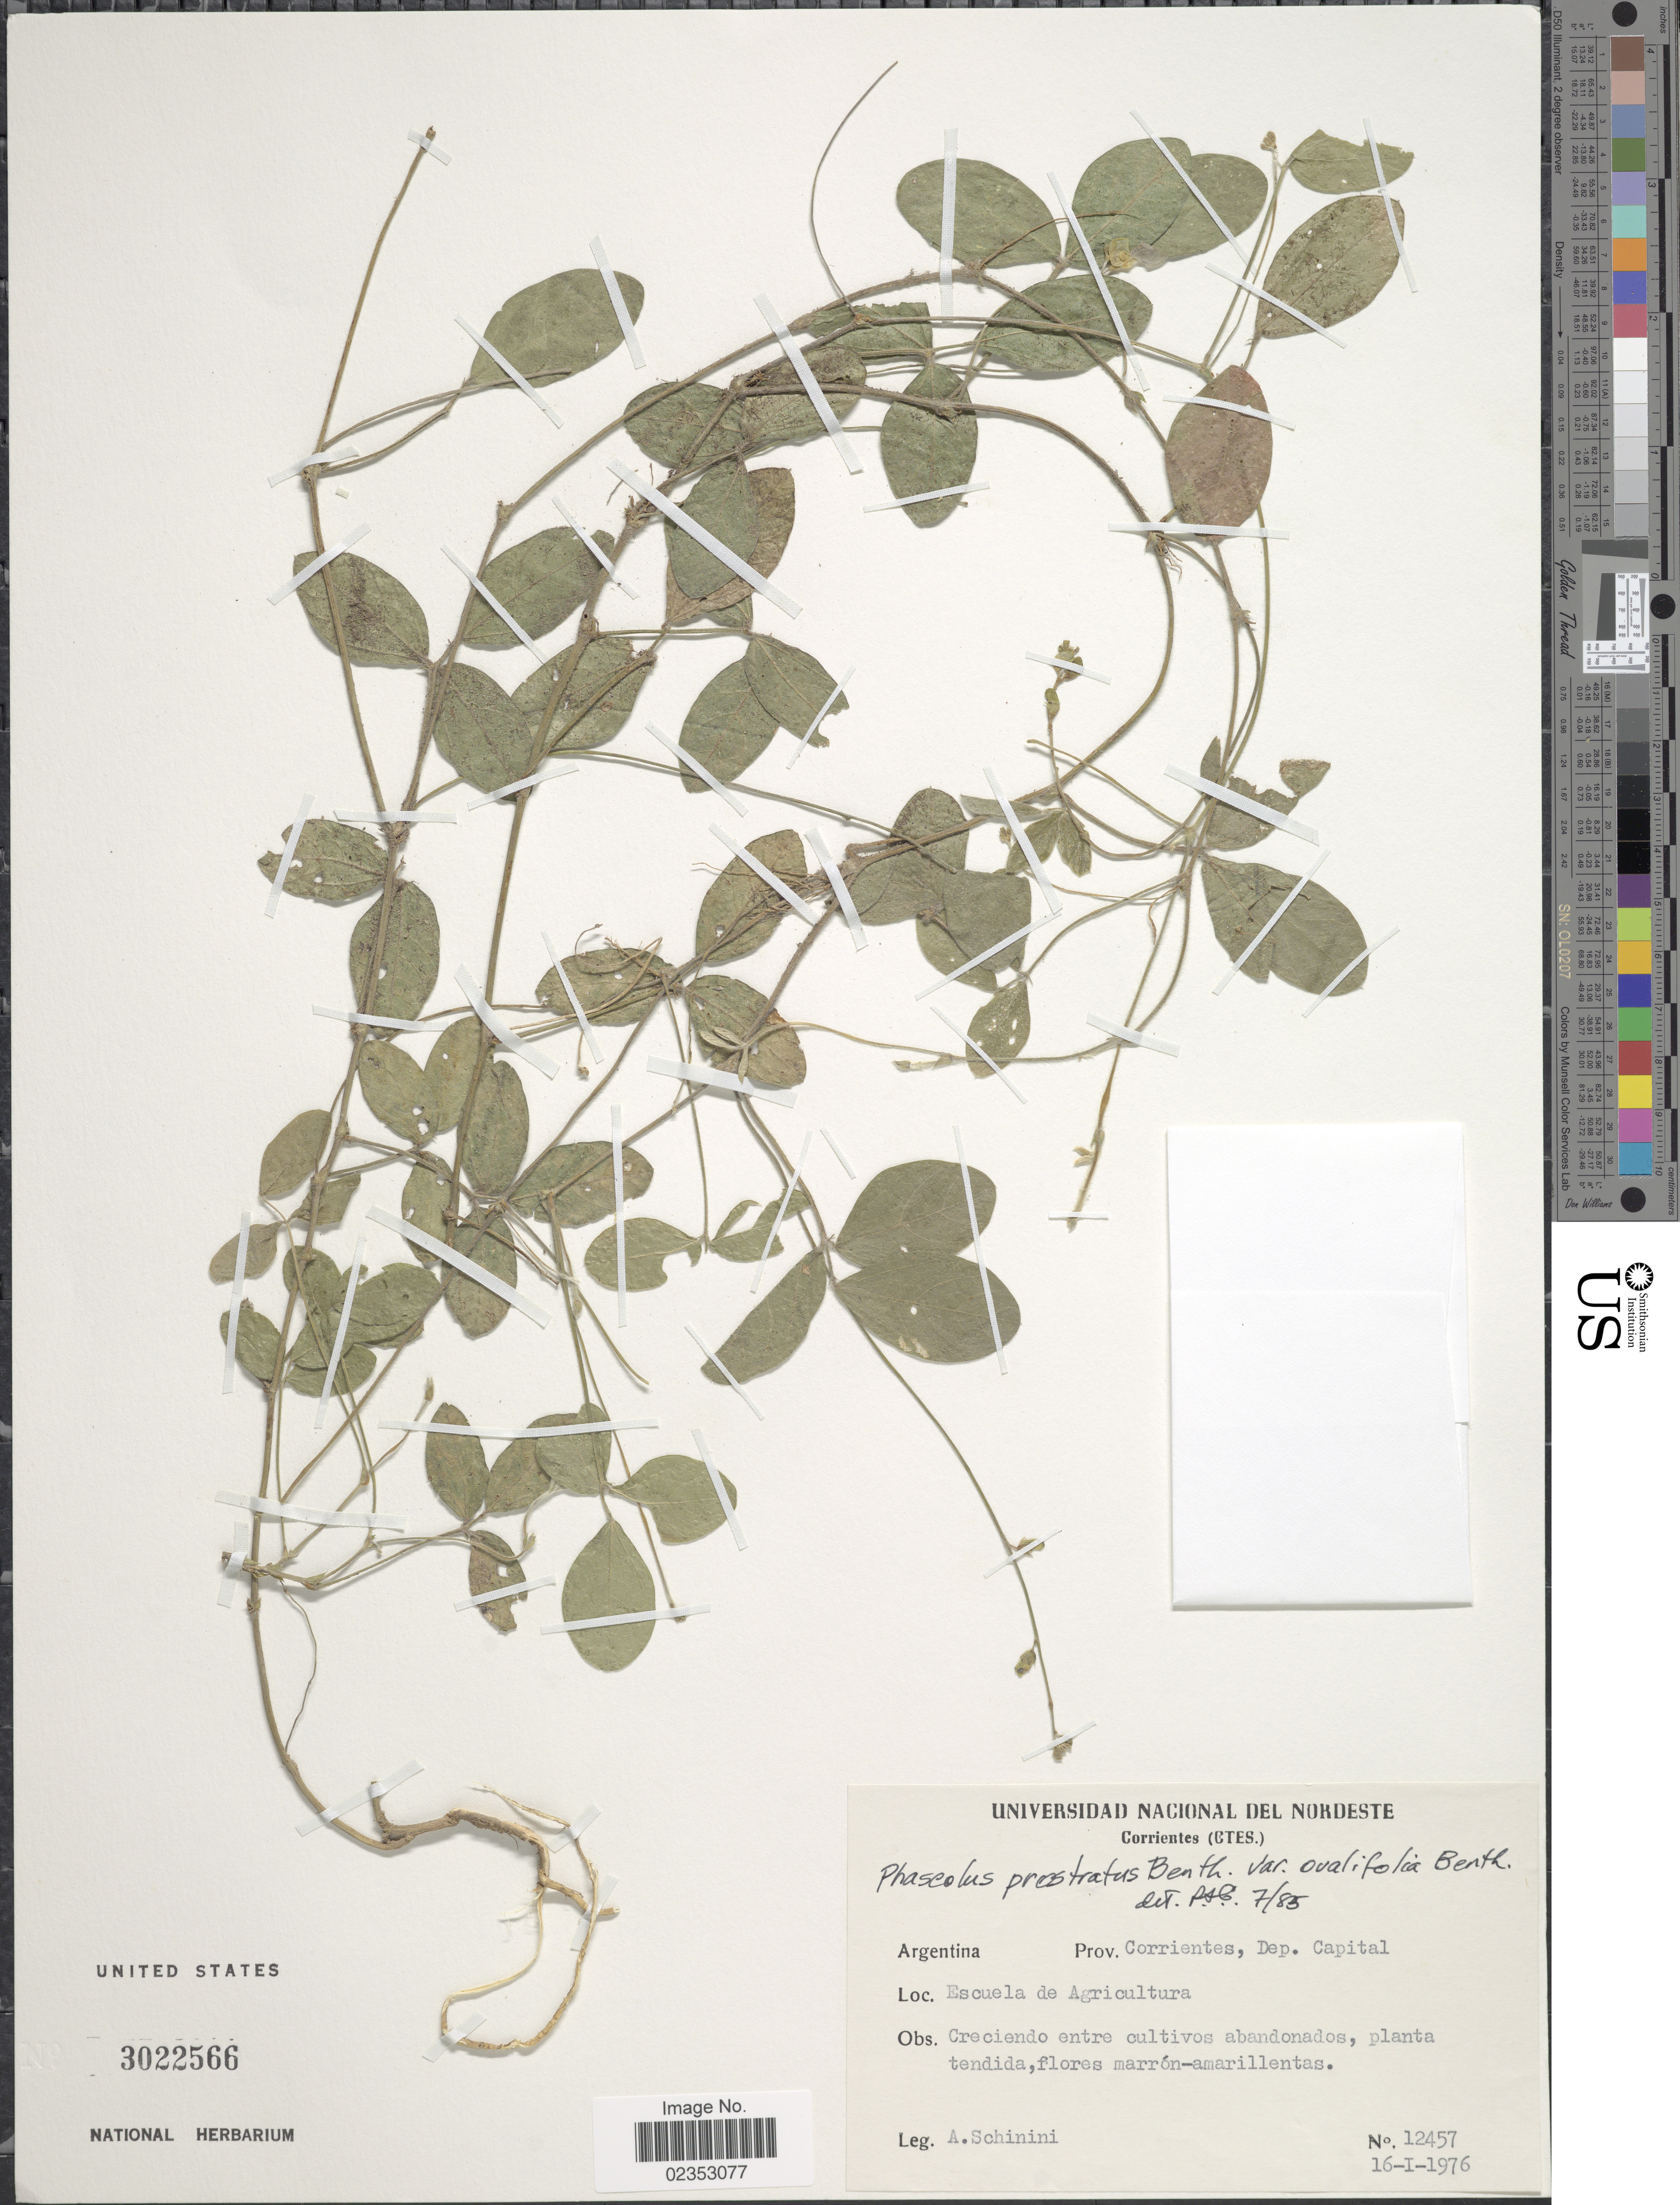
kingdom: Plantae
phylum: Tracheophyta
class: Magnoliopsida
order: Fabales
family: Fabaceae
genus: Macroptilium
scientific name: Macroptilium prostratum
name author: (Benth.) Urb.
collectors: A. Schinini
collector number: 12547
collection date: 1976-01-16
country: Argentina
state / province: Corrientes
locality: Dep. Capital, Escuela de Agricultura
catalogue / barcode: US 3022566